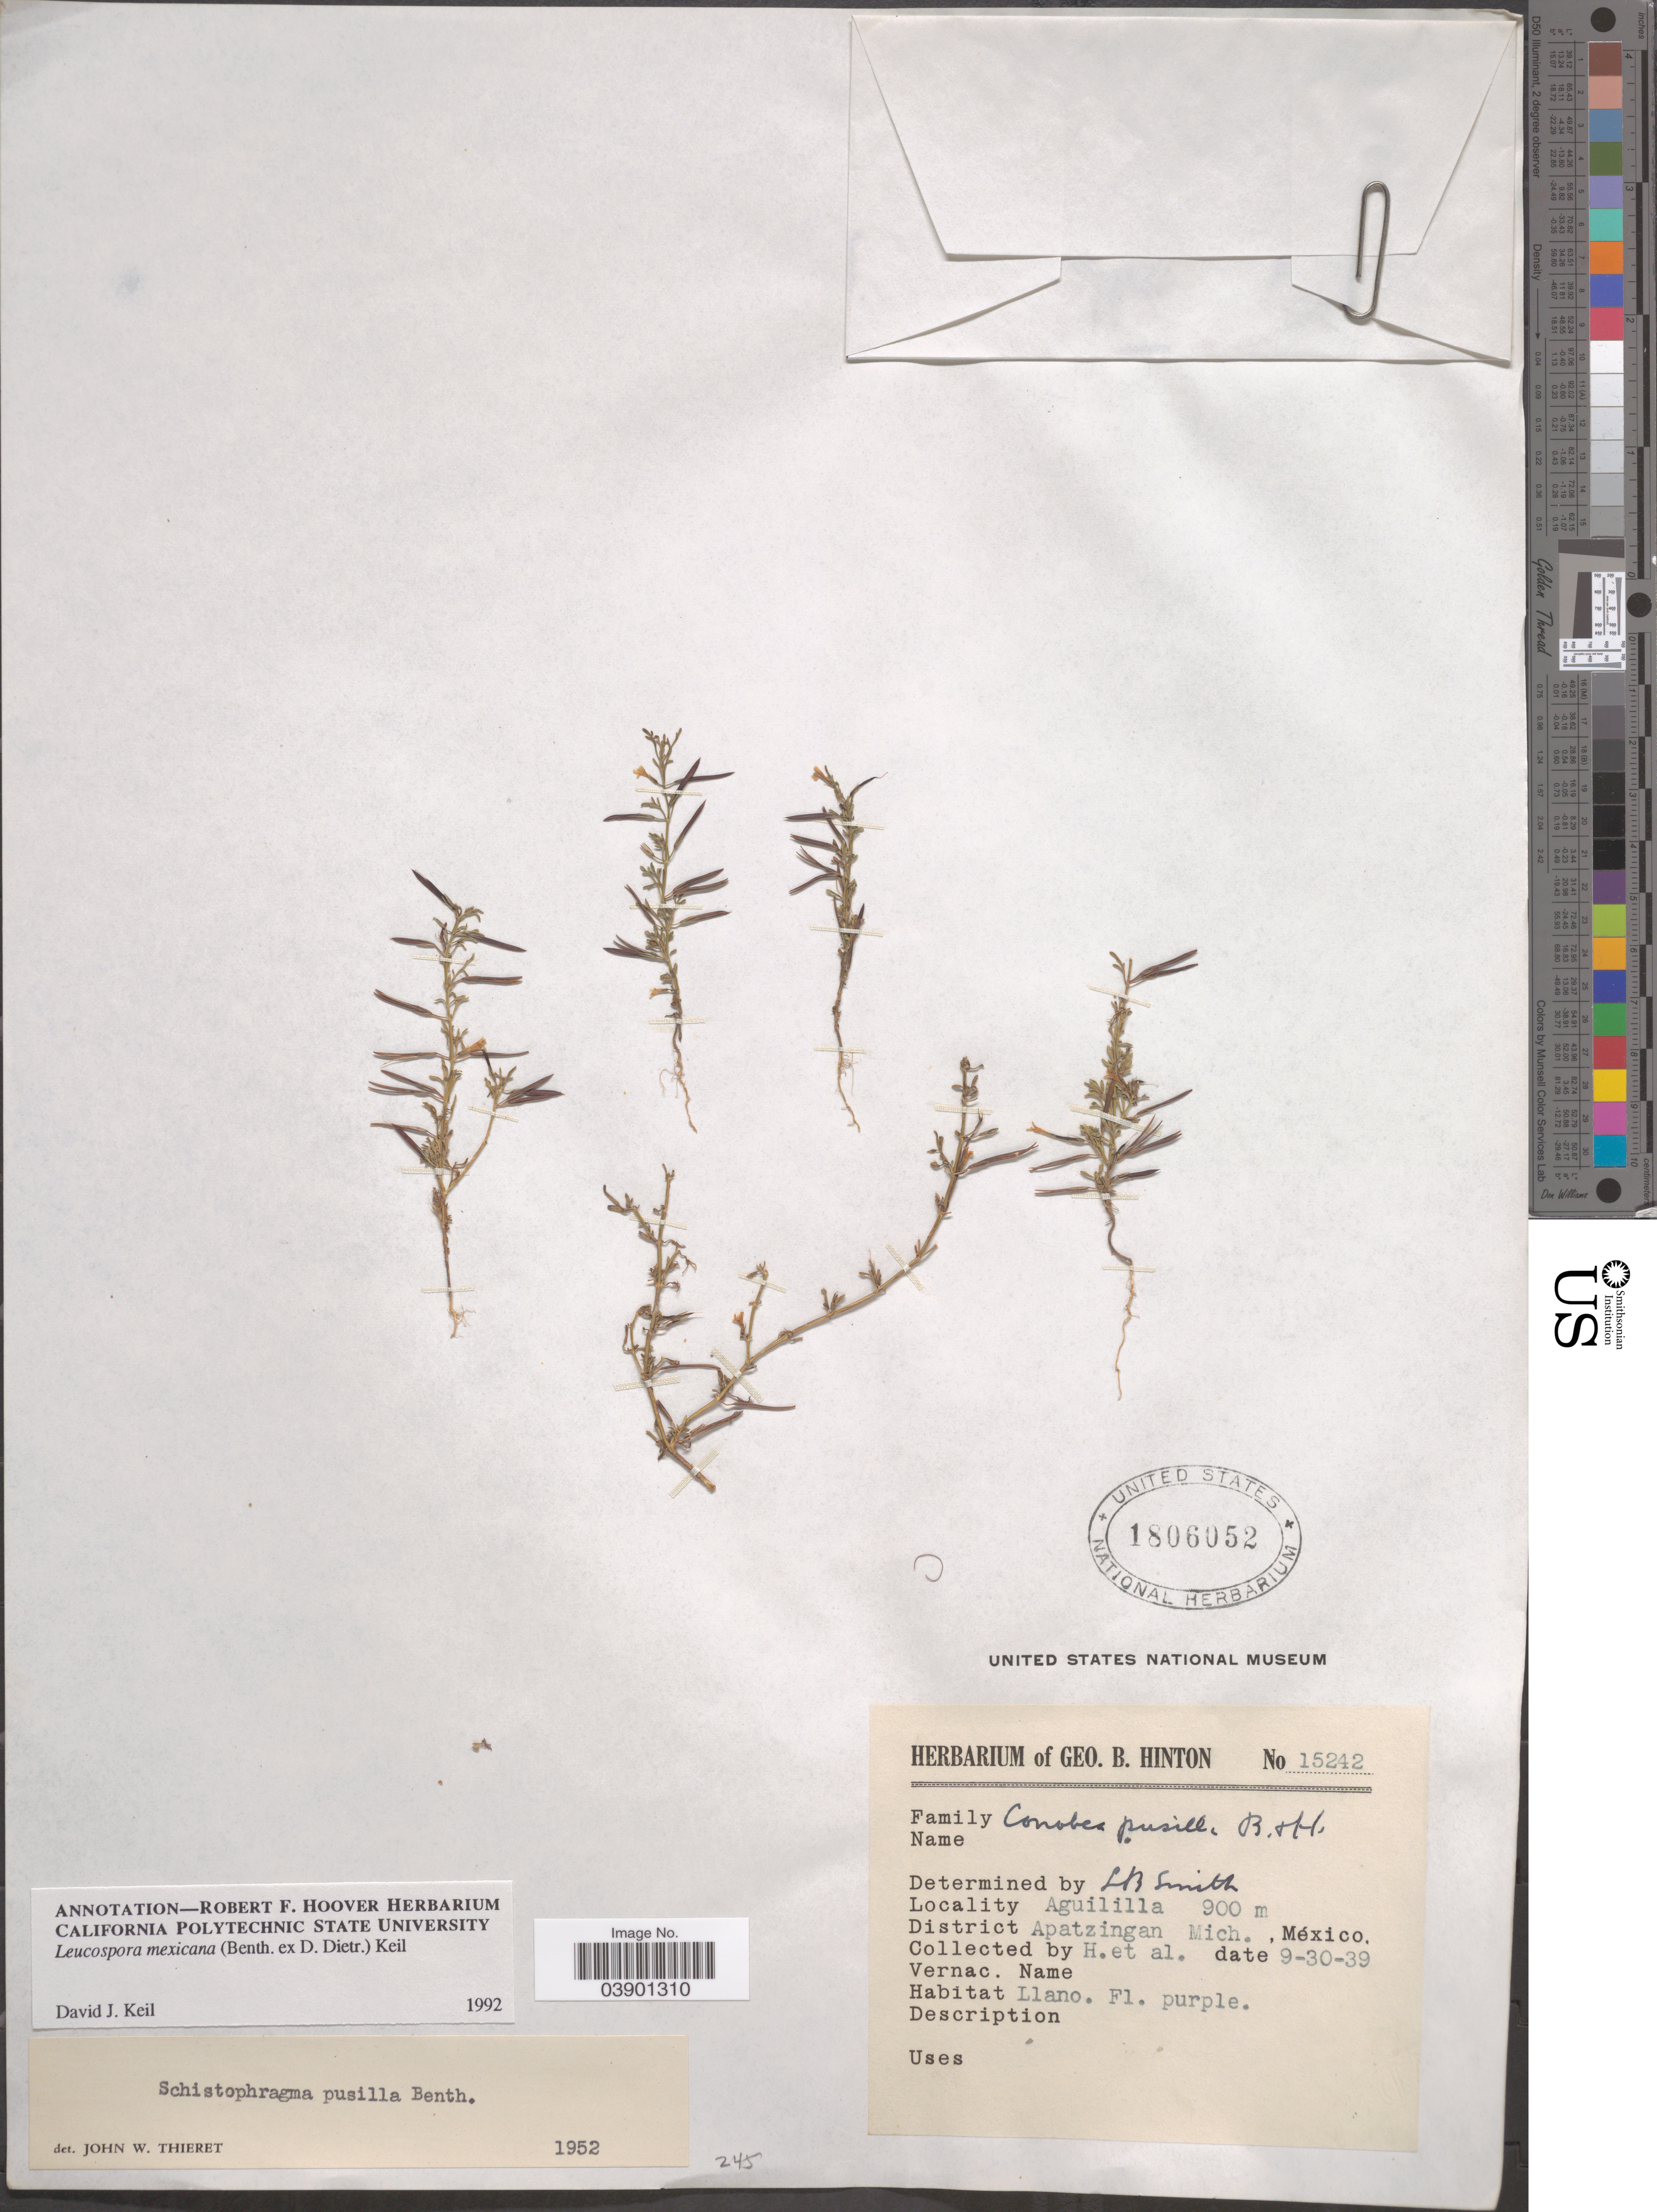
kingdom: Plantae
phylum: Tracheophyta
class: Magnoliopsida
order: Lamiales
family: Plantaginaceae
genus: Schistophragma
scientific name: Schistophragma pusillum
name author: Benth.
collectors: G. B. Hinton & et al.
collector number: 15242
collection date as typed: Transcribed d/m/y: 30/9/39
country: Mexico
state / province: Michoacán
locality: Aguililla. District Apatzingan.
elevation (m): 900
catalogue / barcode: US 1806052